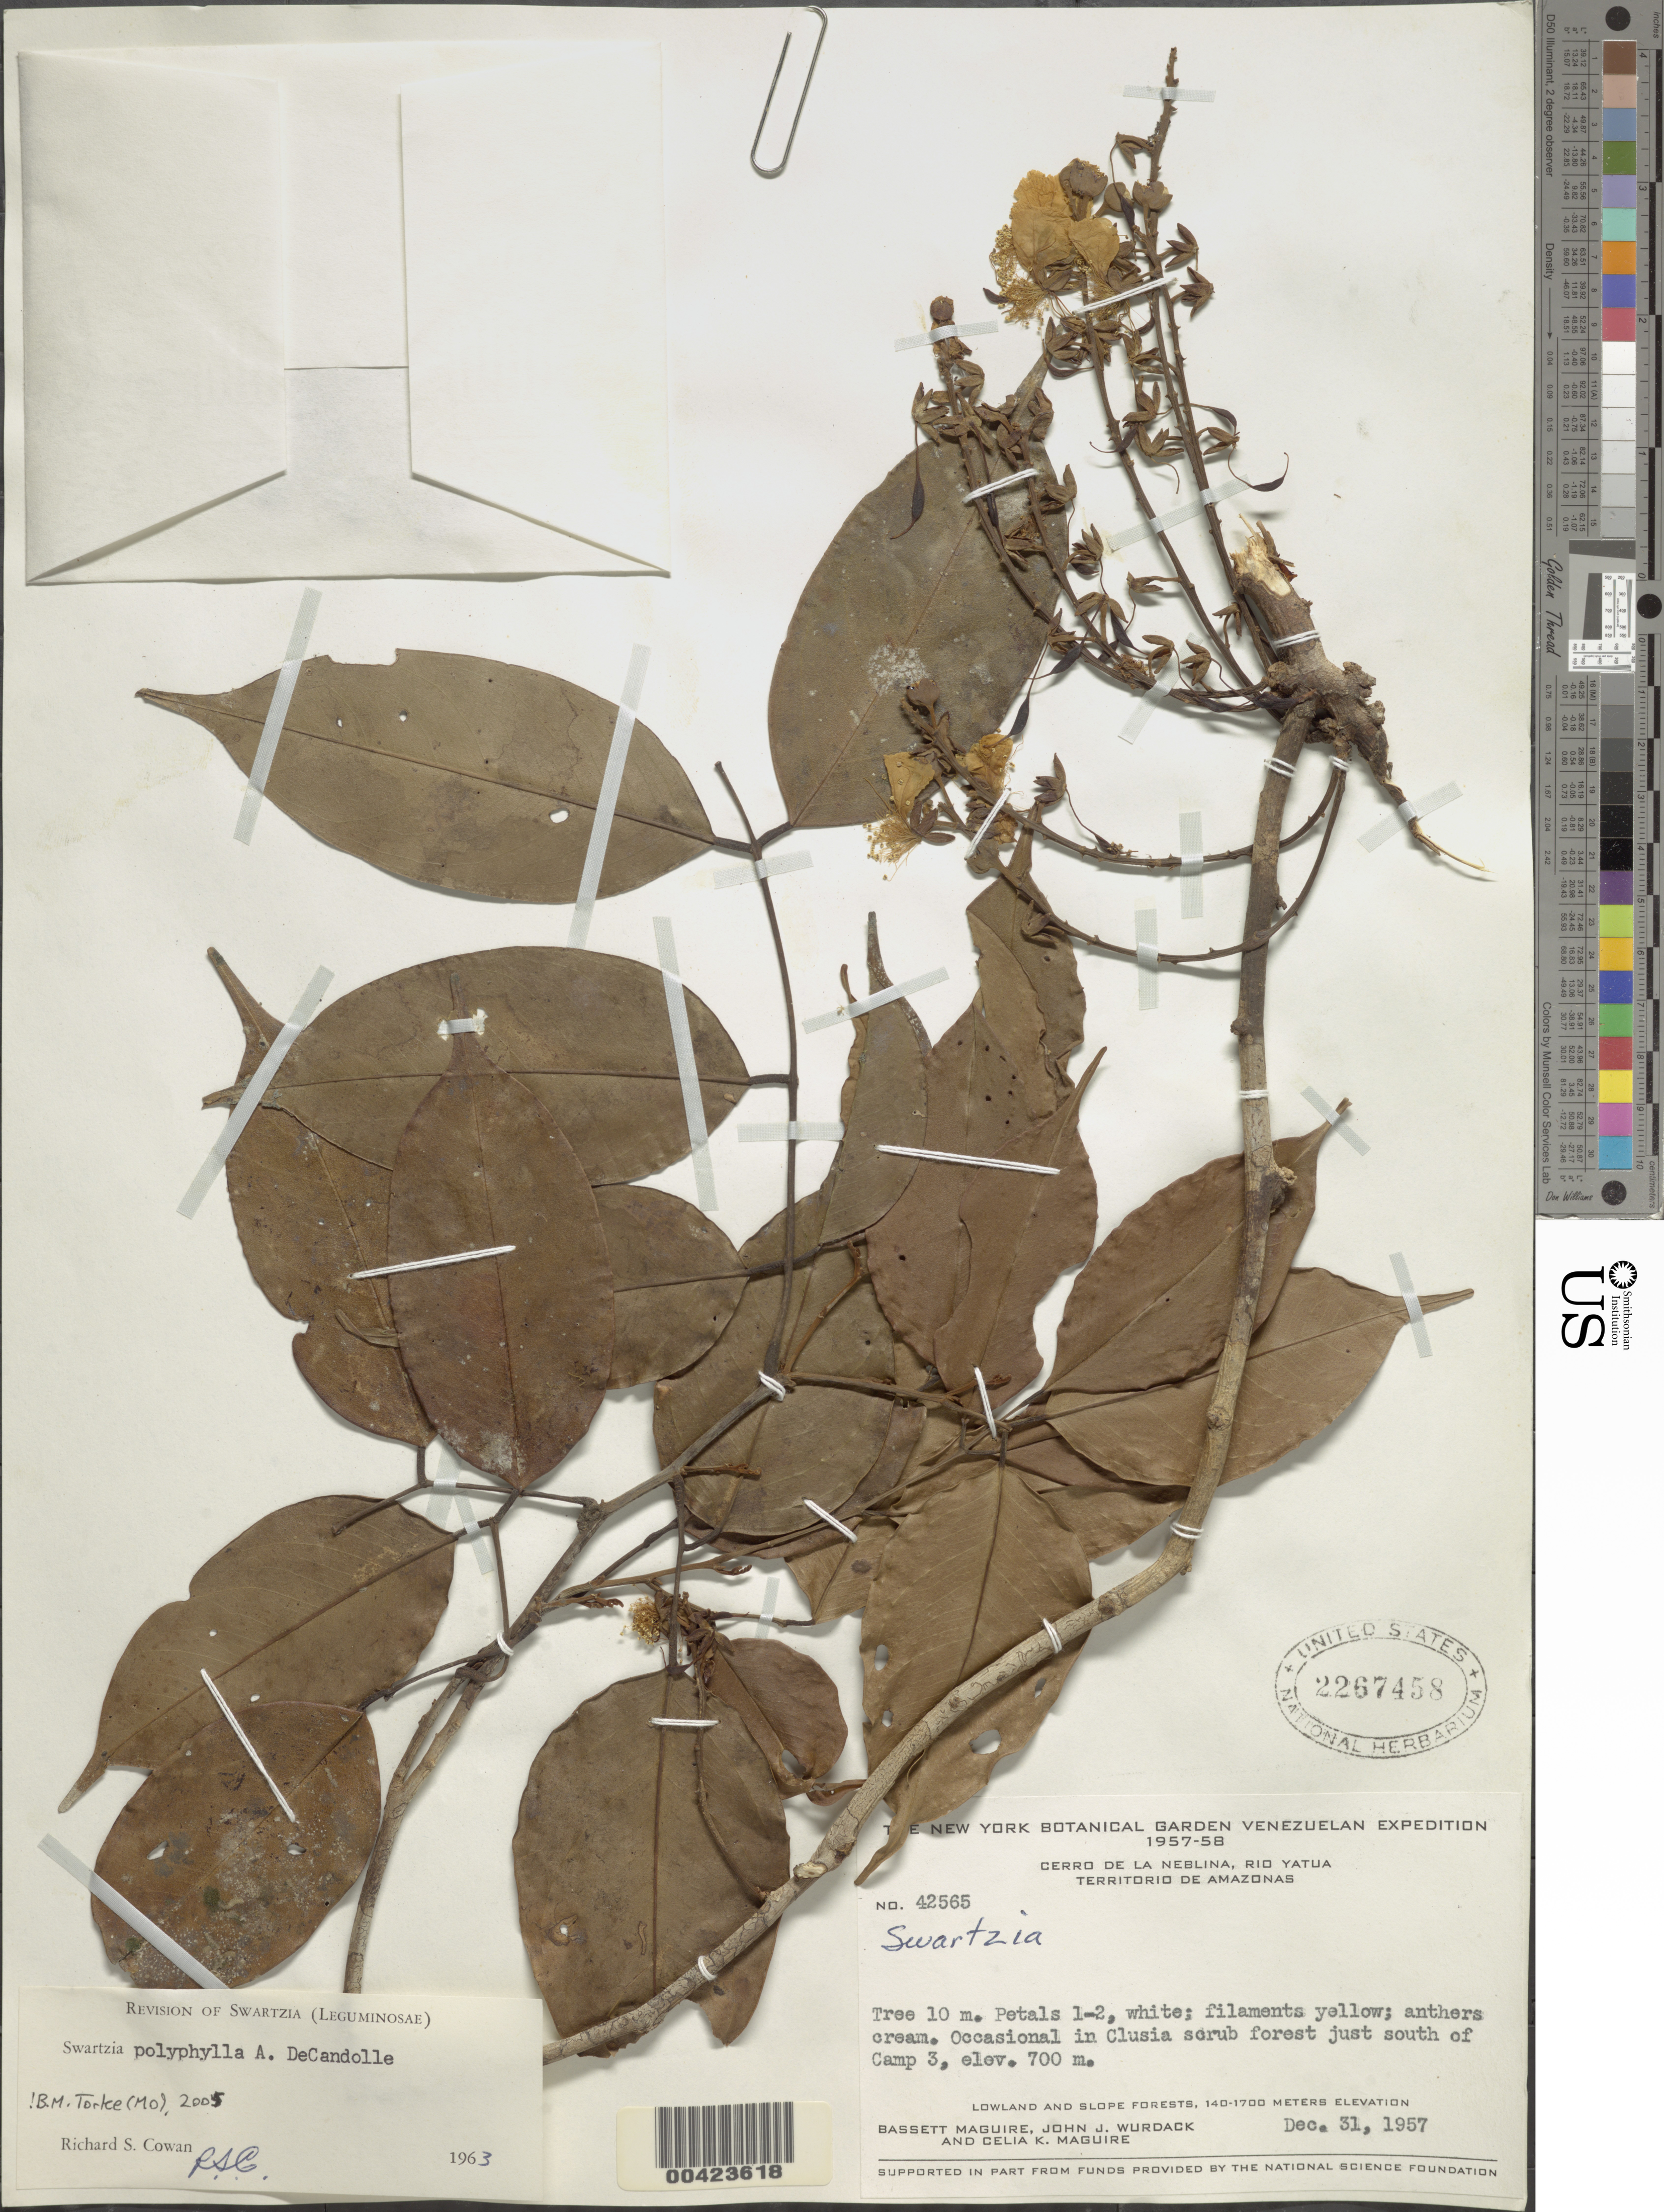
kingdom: Plantae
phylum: Tracheophyta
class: Magnoliopsida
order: Fabales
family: Fabaceae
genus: Swartzia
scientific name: Swartzia polyphylla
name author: DC.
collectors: B. Maguire, J. J. Wurdack & C. K. Maguire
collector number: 42565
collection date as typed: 31 Dec 1957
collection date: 1957-12-31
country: Venezuela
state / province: Amazonas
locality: Neblina, cerro de la; s of camp 3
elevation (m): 700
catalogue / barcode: US 2267458